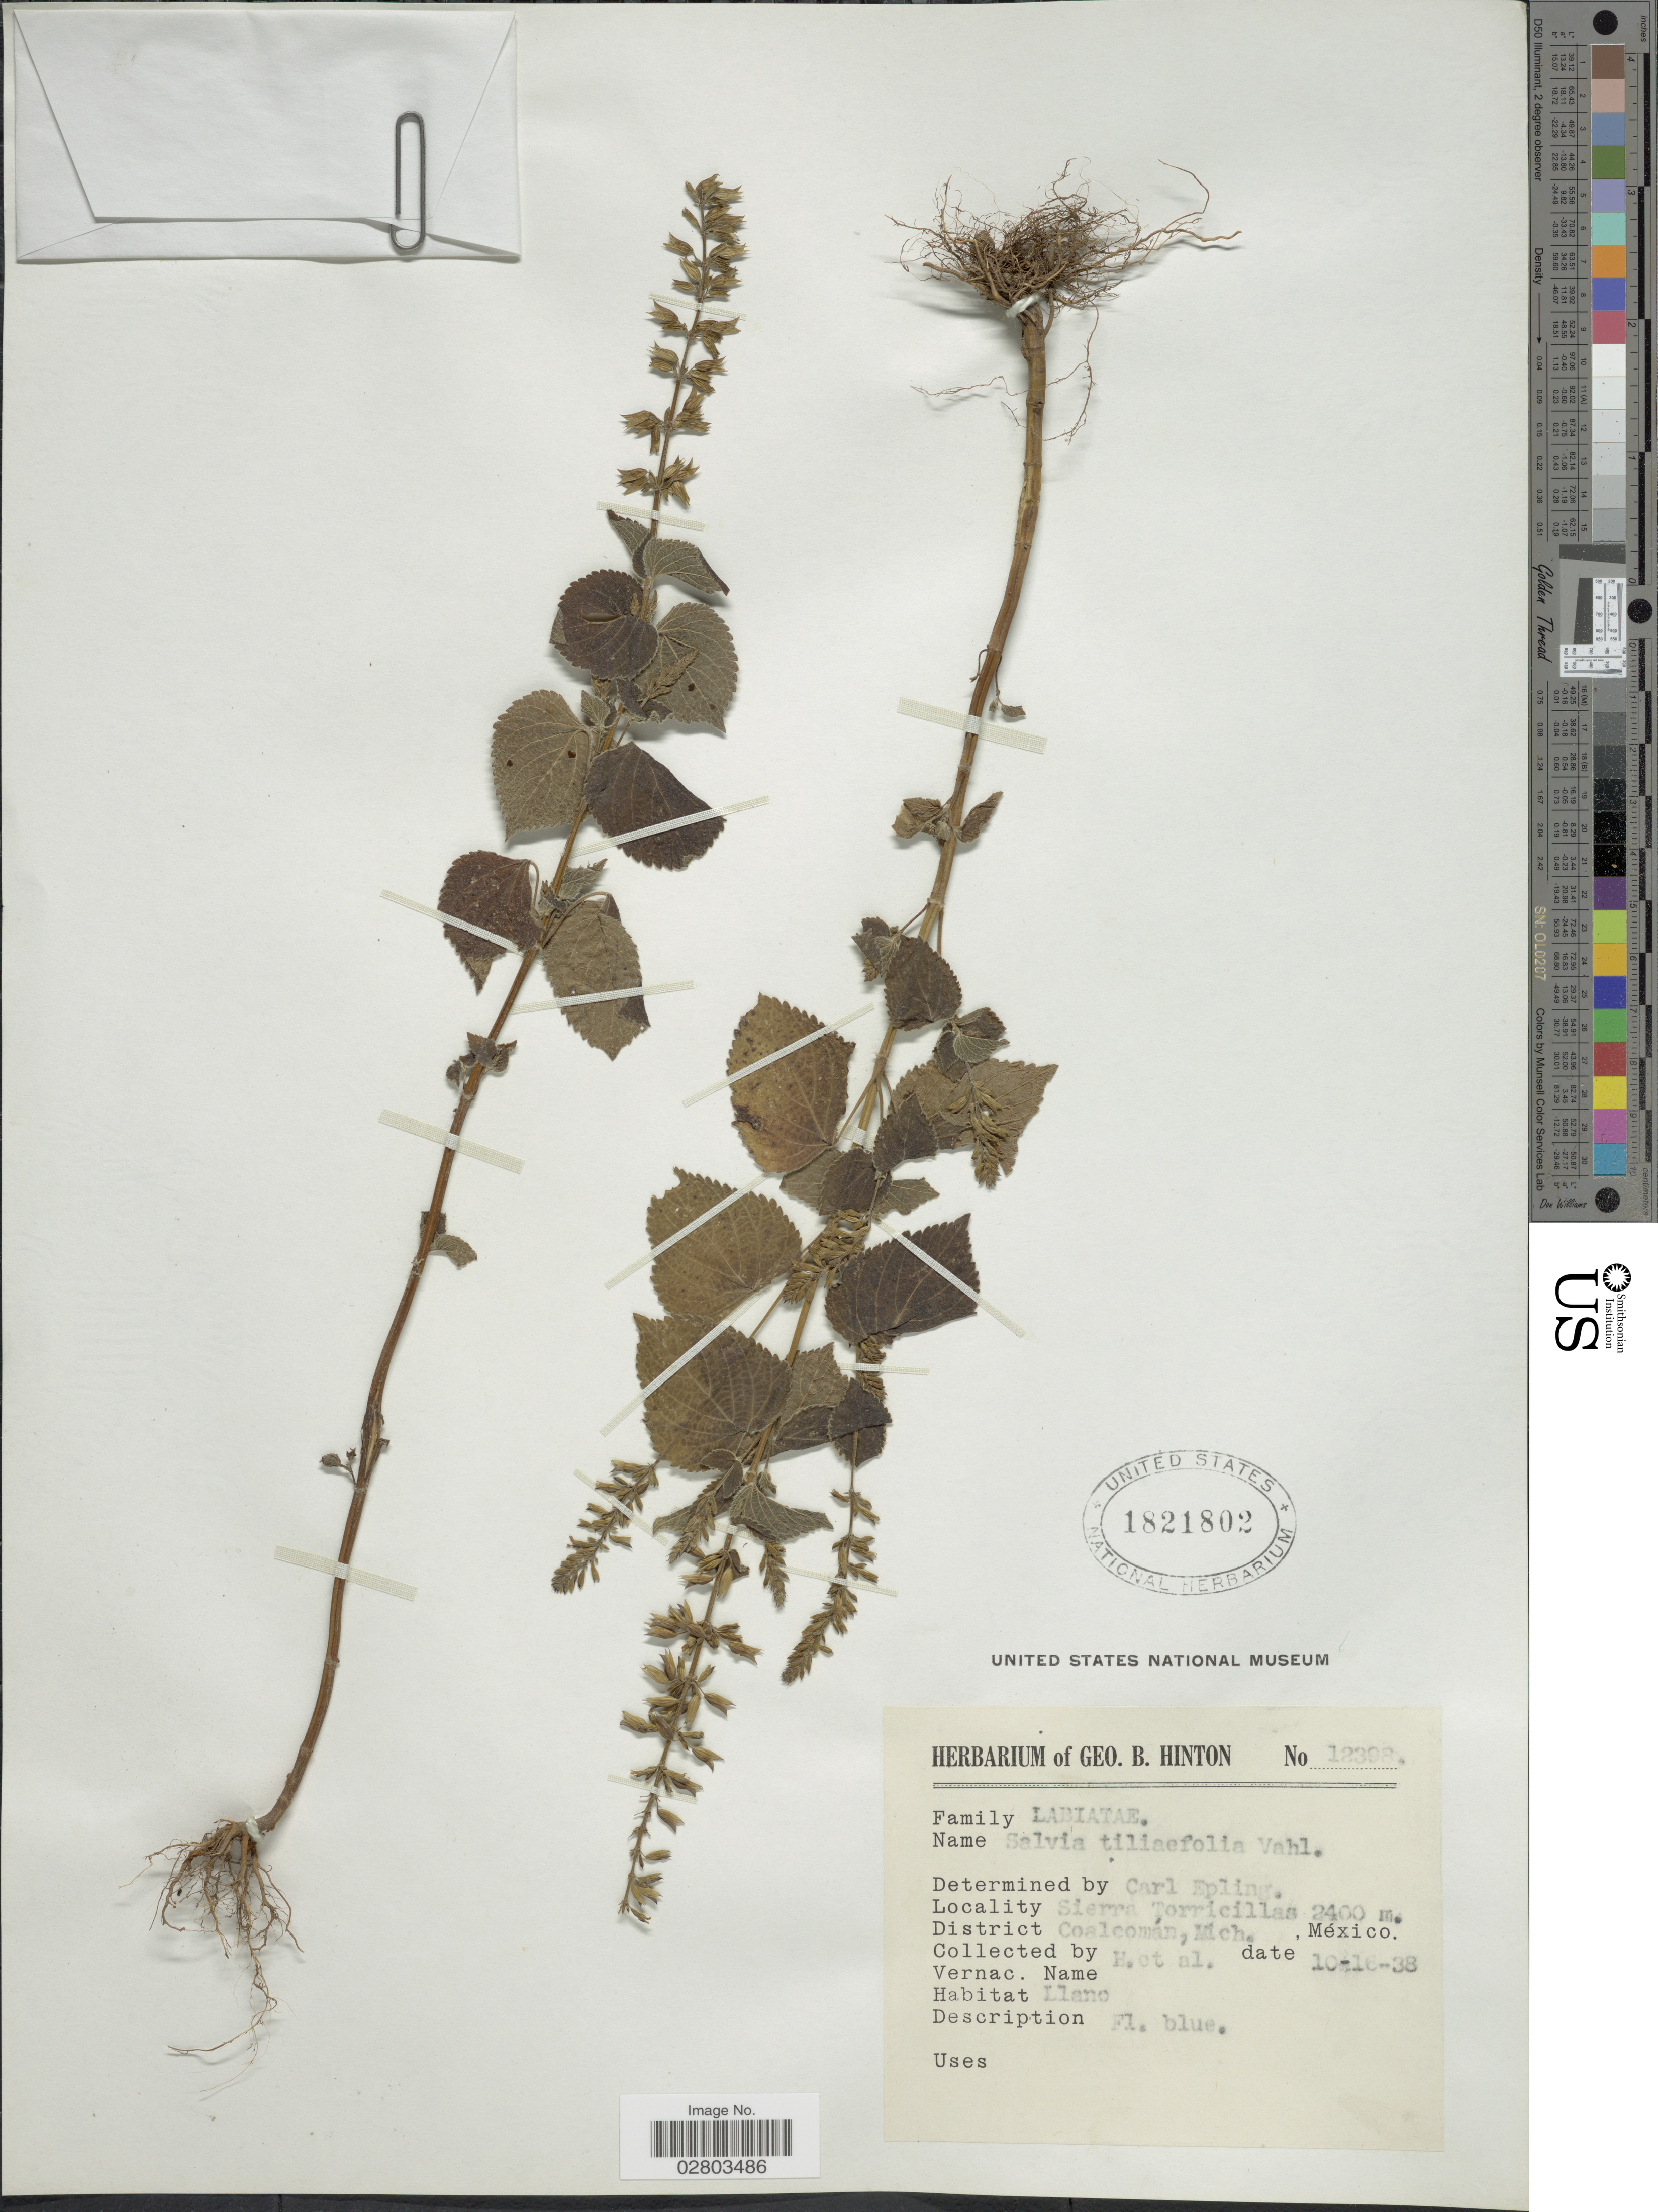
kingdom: Plantae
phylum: Tracheophyta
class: Magnoliopsida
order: Lamiales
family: Lamiaceae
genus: Salvia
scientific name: Salvia tiliifolia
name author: Vahl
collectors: G. B. Hinton & et al.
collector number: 12398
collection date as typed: Transcribed d/m/y: 16/10/38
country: Mexico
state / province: Michoacán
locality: Sierra Torricillas. District Coalcomán.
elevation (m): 2400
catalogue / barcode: US 1821802